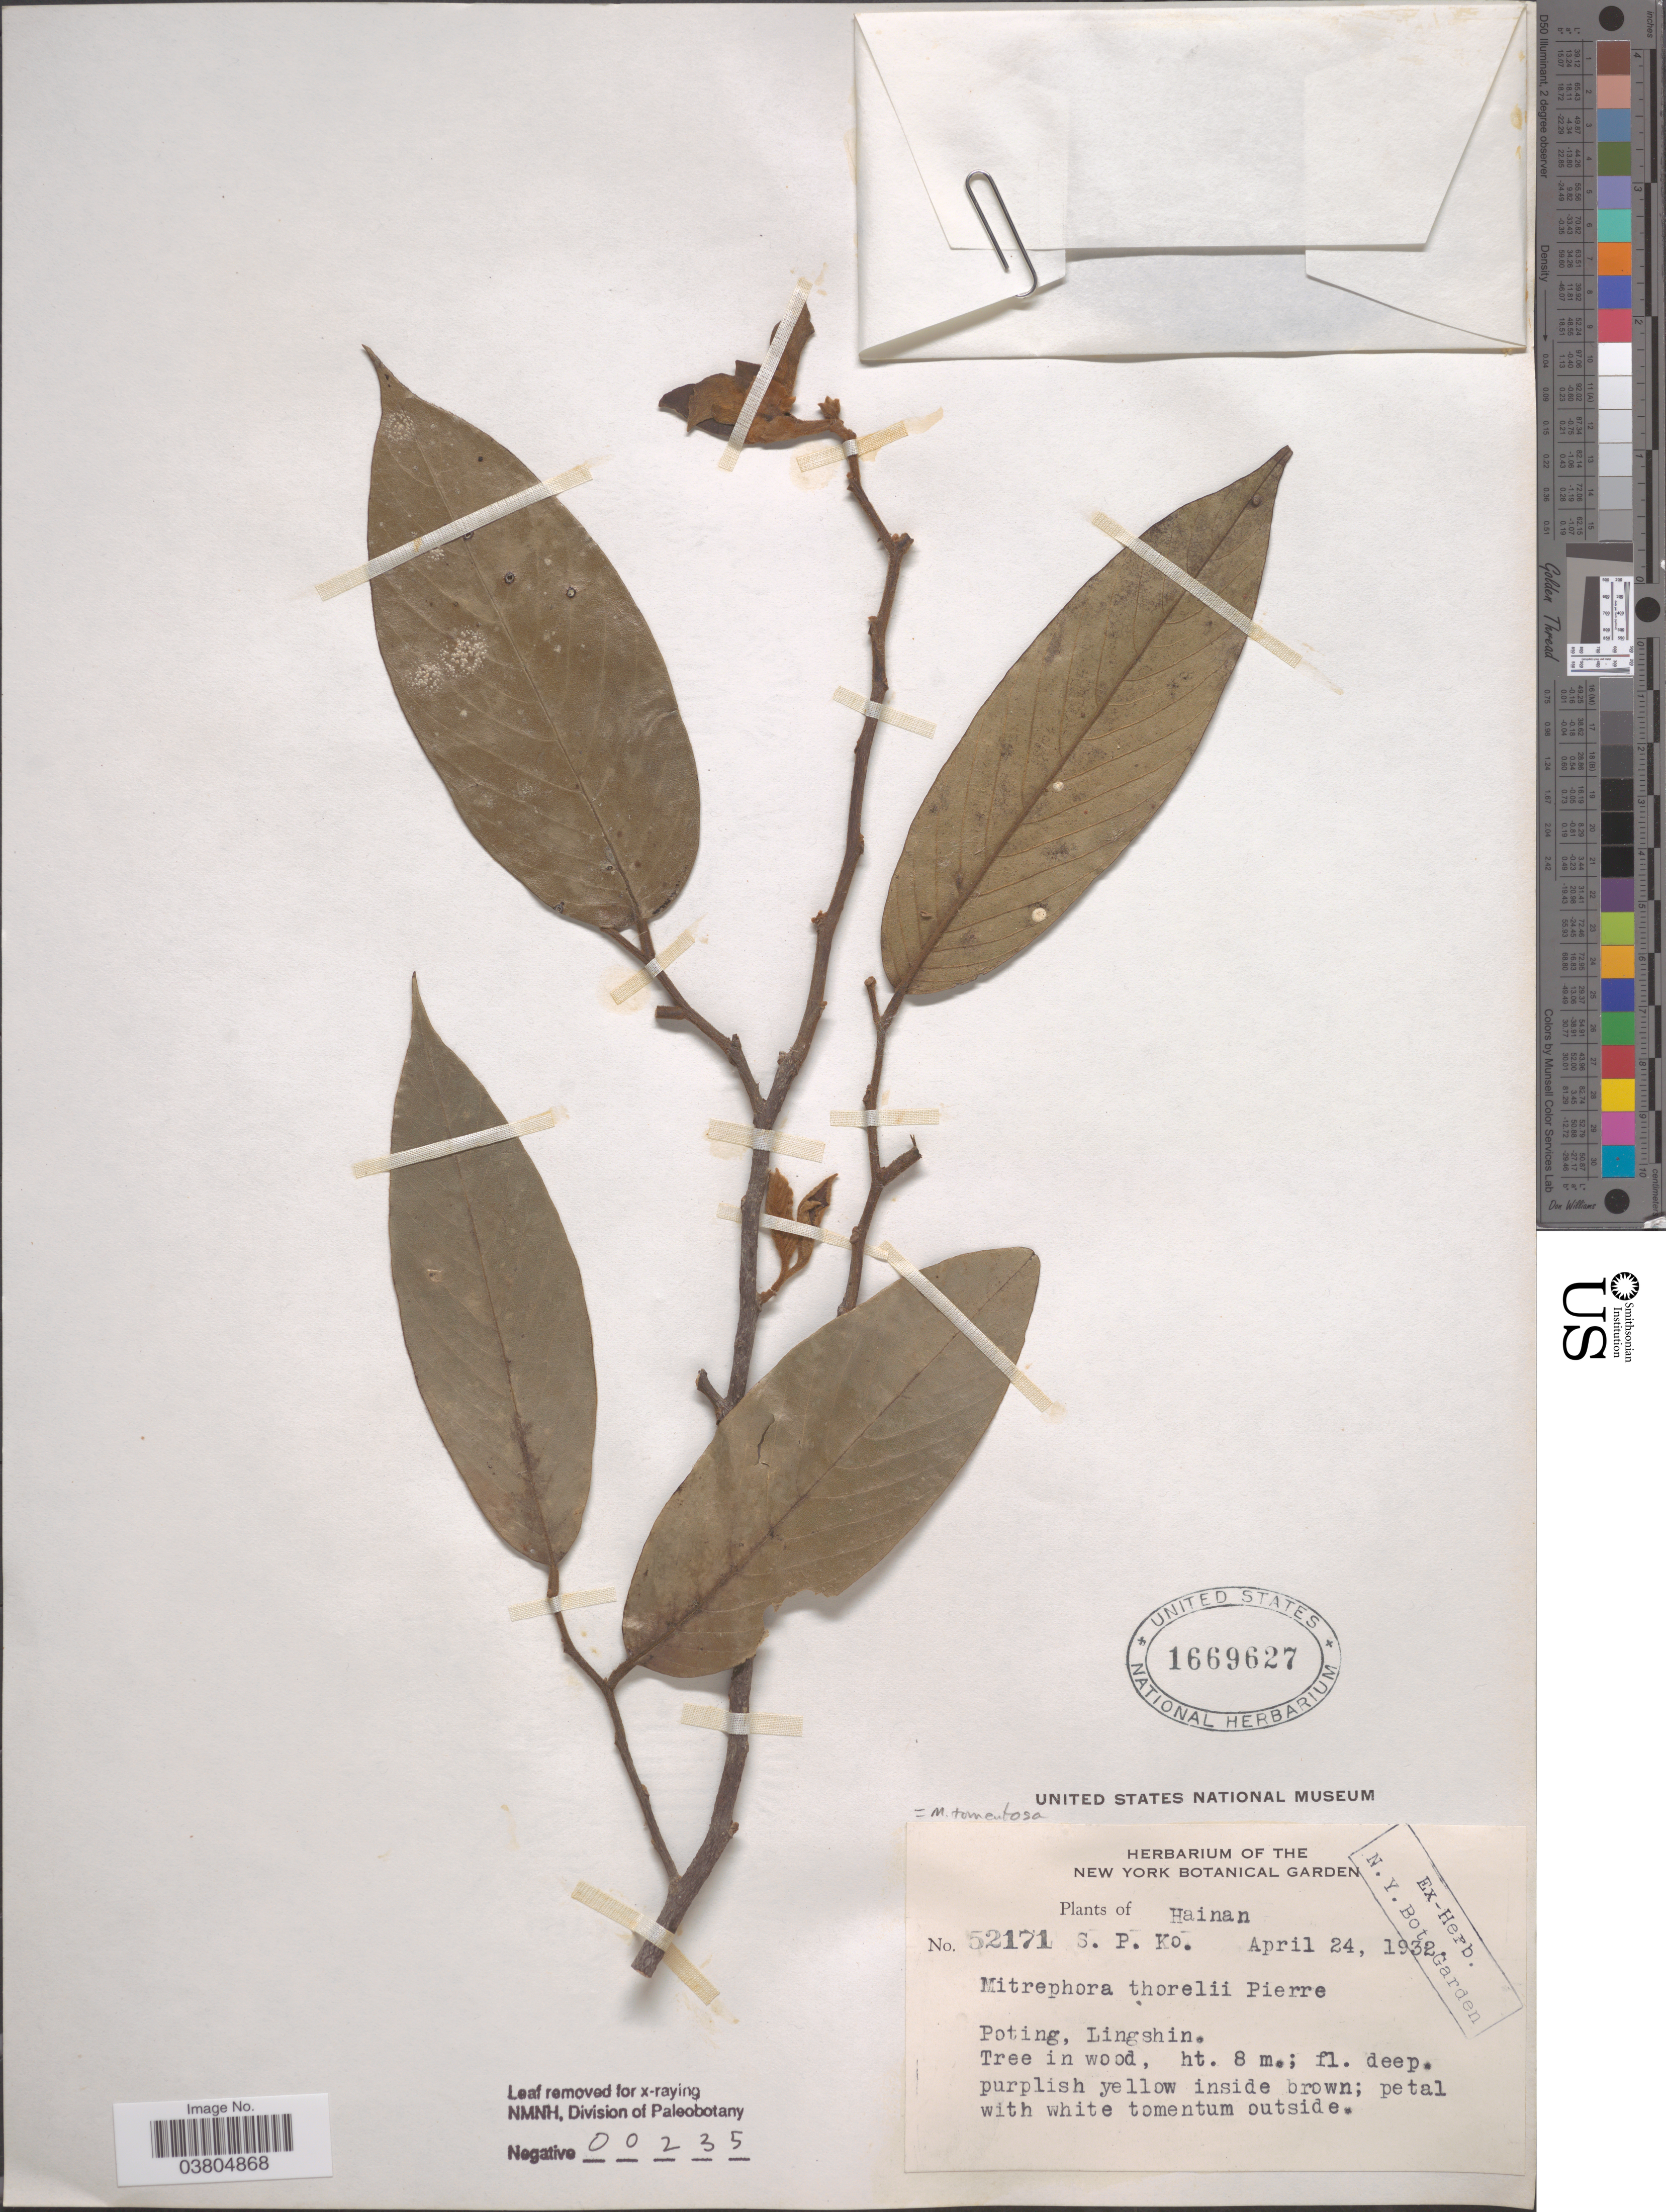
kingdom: Plantae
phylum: Tracheophyta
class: Magnoliopsida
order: Magnoliales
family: Annonaceae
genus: Mitrephora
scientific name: Mitrephora tomentosa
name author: Hook. f. & Thoms.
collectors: S. P. Ko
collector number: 52171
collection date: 1932-04-24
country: China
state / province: Hainan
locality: Poting, Lingshin.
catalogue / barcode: US 1669627